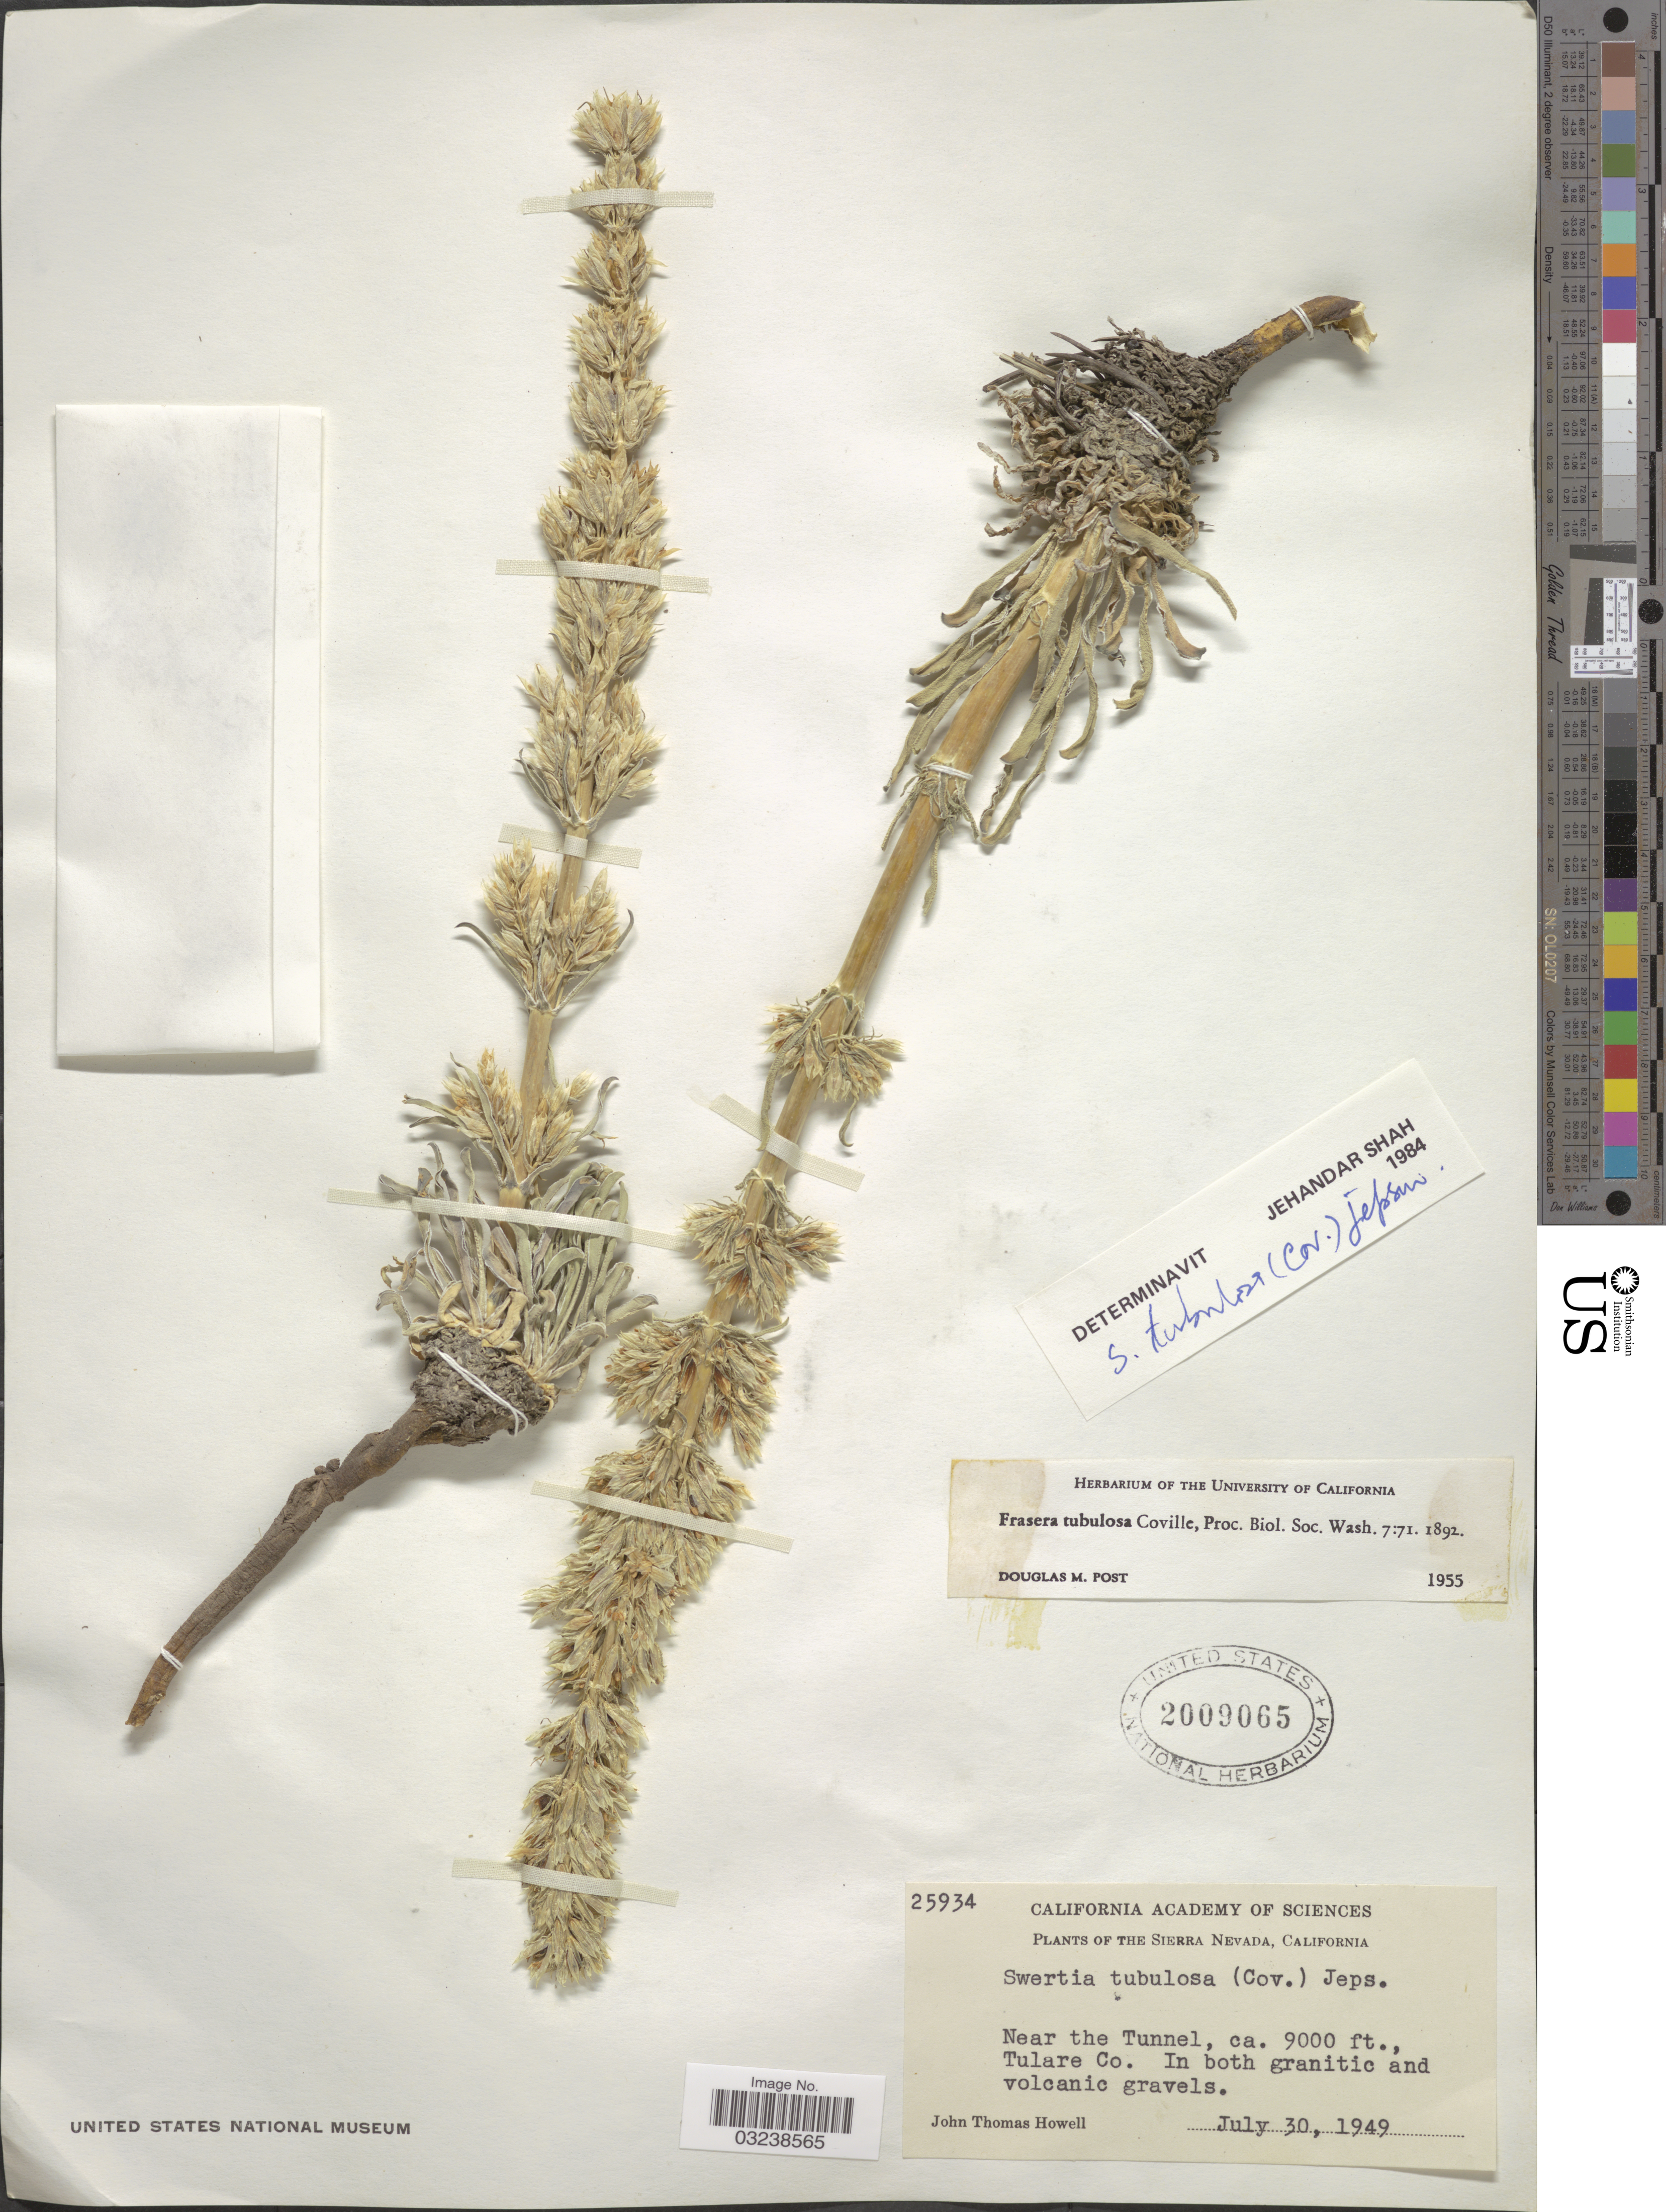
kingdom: Plantae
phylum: Tracheophyta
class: Magnoliopsida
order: Gentianales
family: Gentianaceae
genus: Swertia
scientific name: Swertia tubulosa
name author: (Coville) Jeps.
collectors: J. T. Howell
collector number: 25934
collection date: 1949-07-30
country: United States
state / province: California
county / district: Tulare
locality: Sierra Nevada. Near the Tunnel, Tulare Co.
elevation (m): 2743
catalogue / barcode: US 2009065